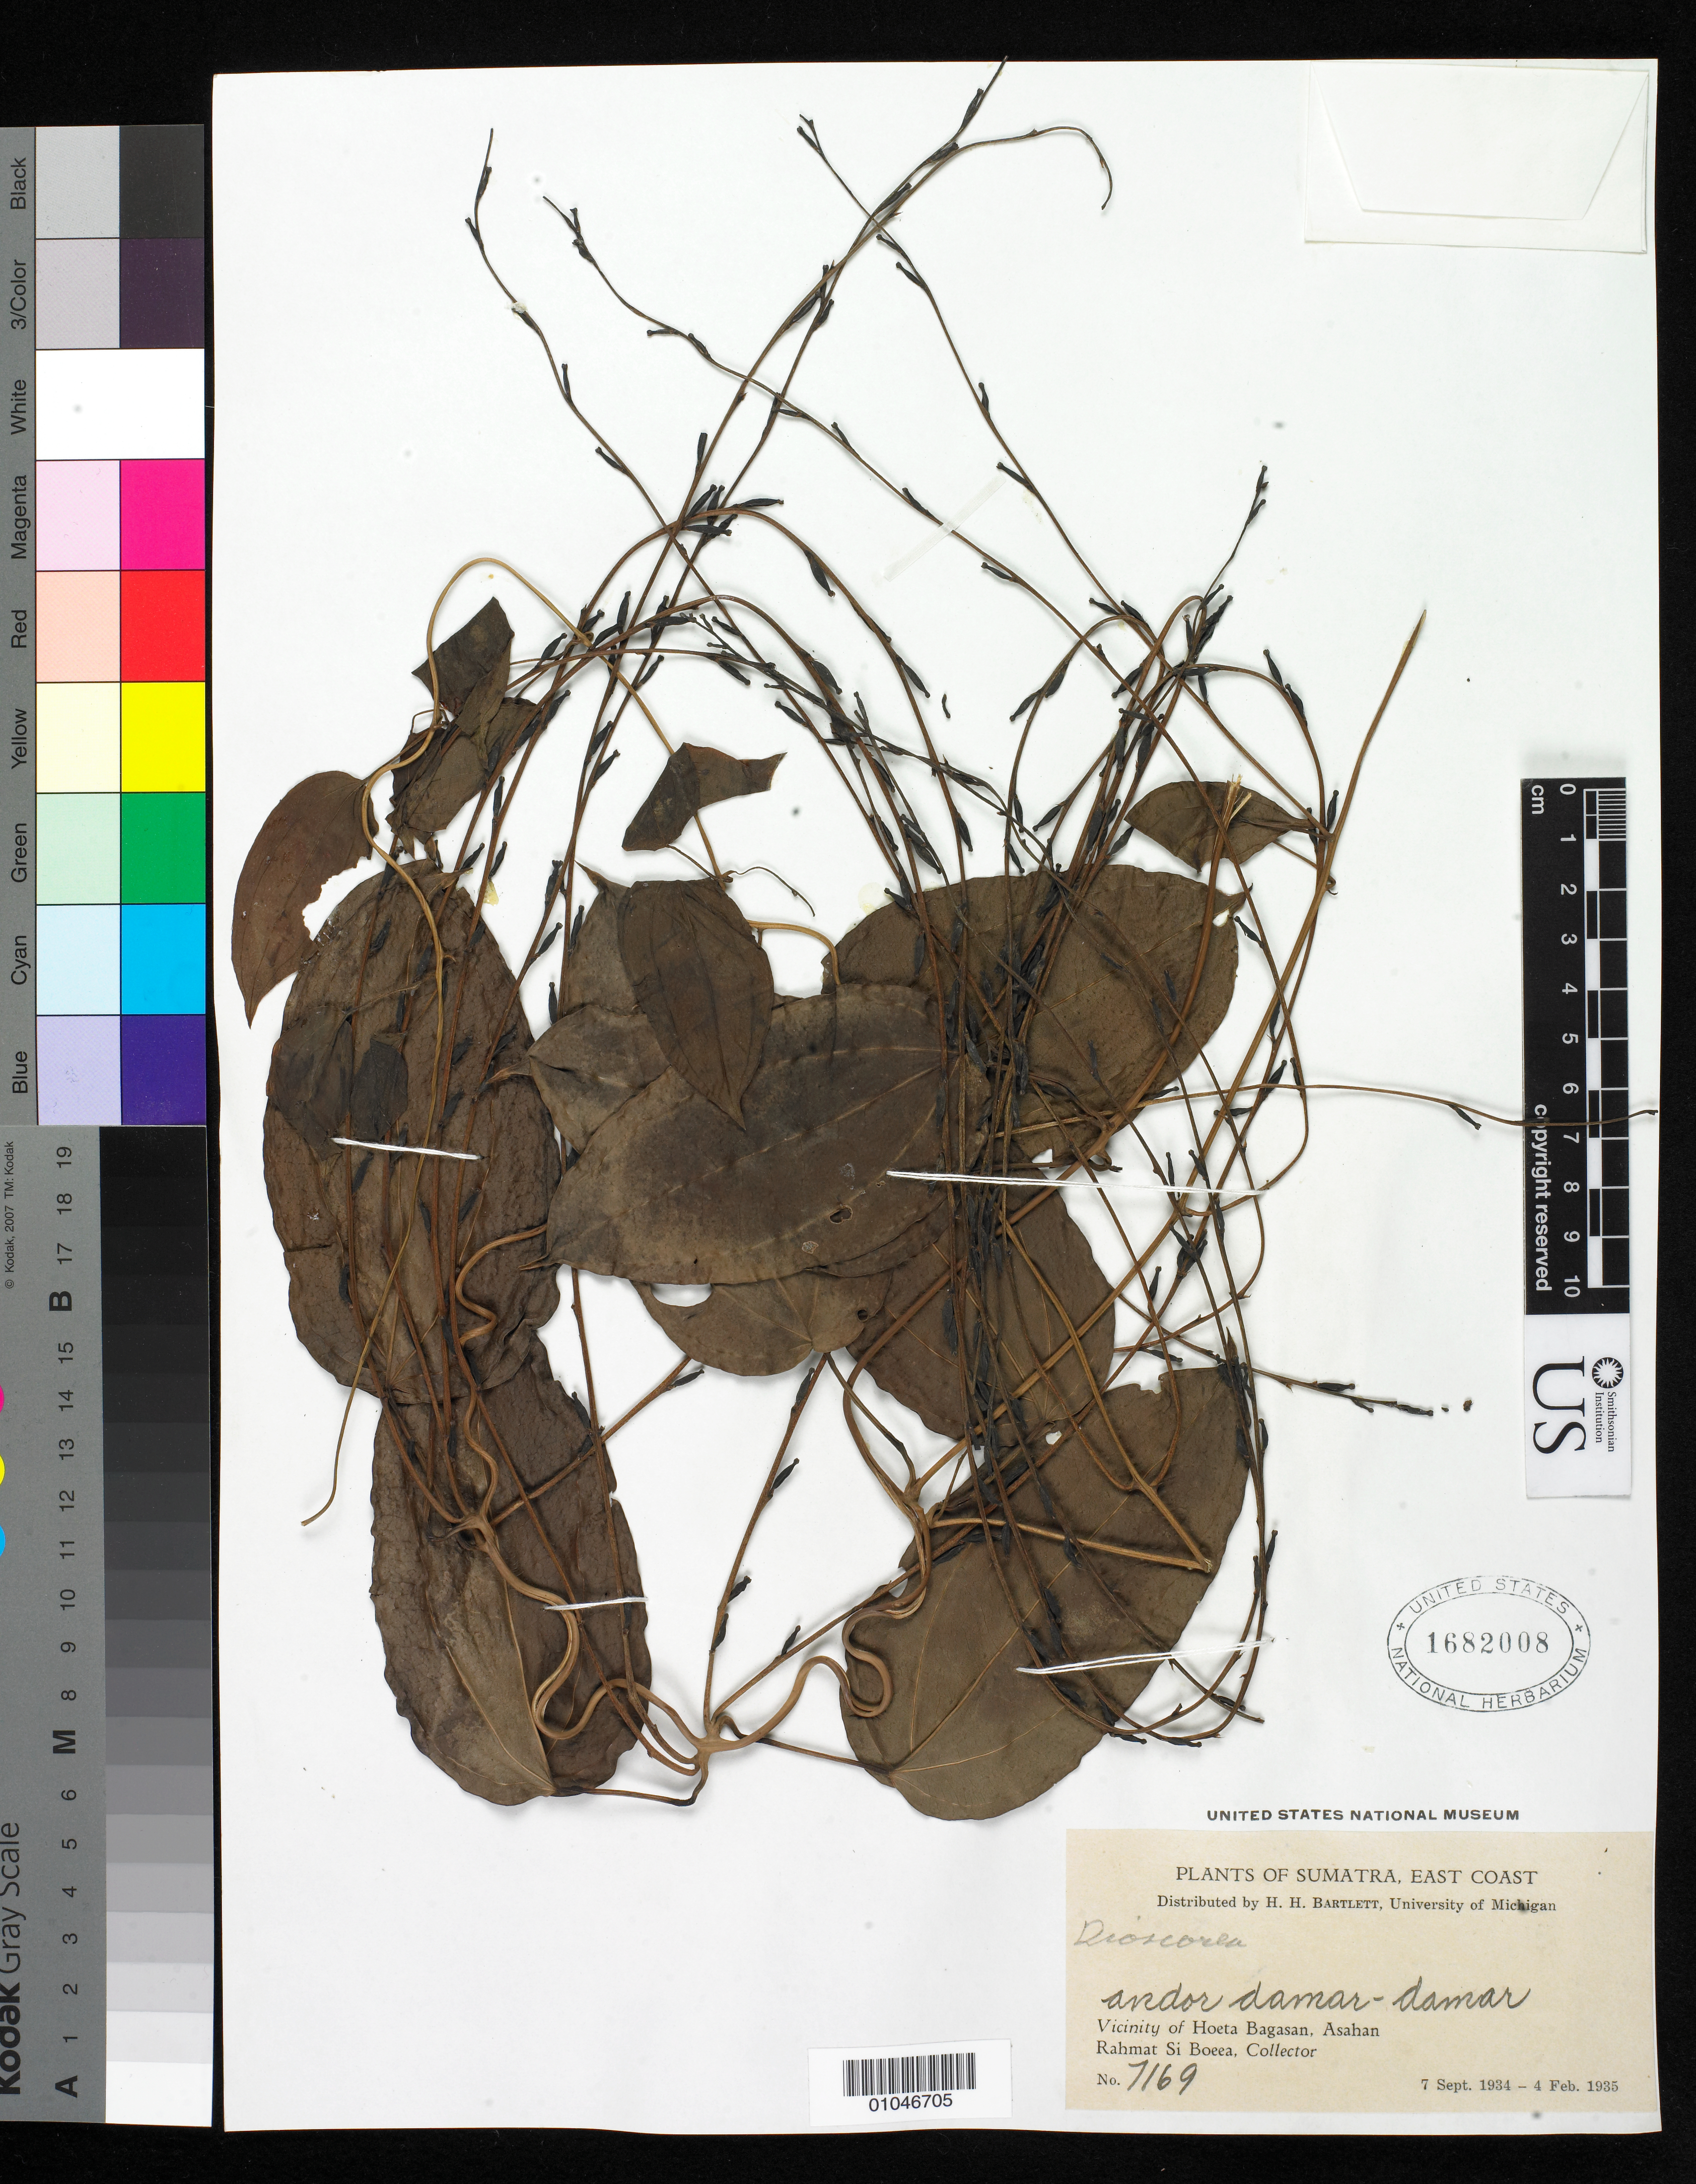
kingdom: Plantae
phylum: Tracheophyta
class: Liliopsida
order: Dioscoreales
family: Dioscoreaceae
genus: Dioscorea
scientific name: Dioscorea sp.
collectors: Rahmat Si Boeea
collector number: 7169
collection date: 1934-09-07/1935-02-04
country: Indonesia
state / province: Sumatra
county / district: Sumatera Utara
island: Sumatra I.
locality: (East Coast) Vicinity of Hoeta Bagasan, Asahan, Sumatra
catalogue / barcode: US 1682008